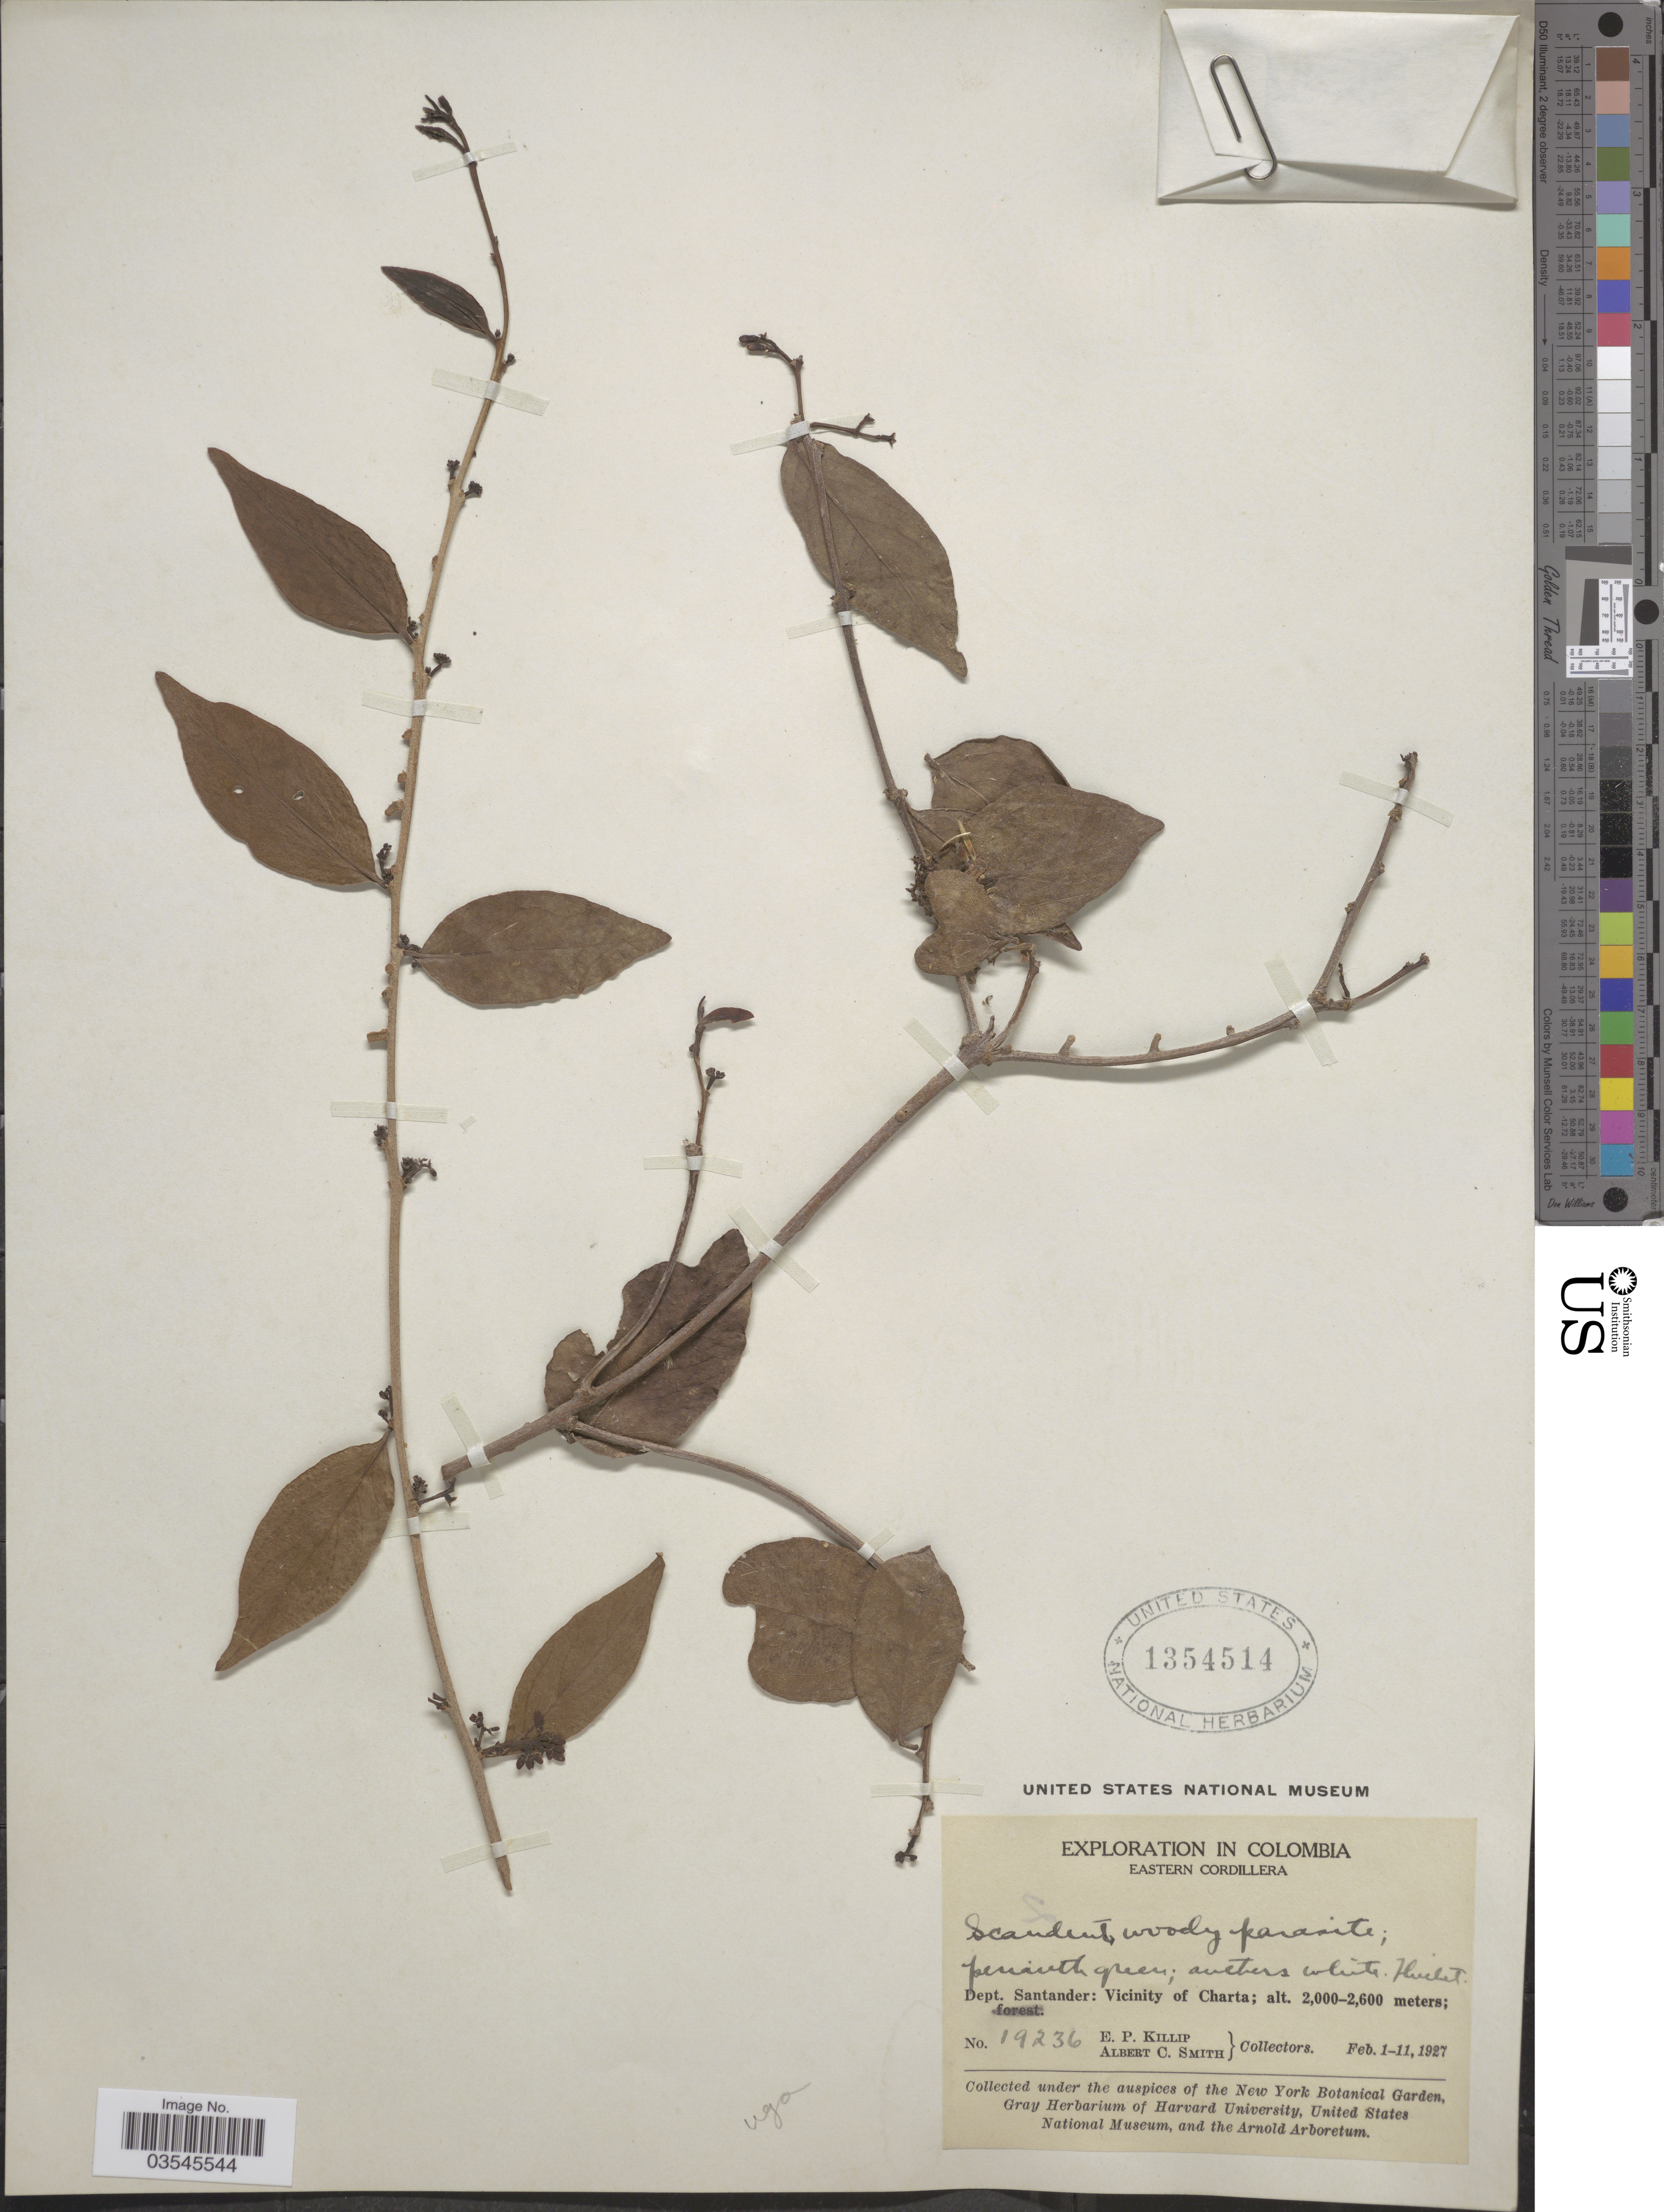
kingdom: Plantae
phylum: Tracheophyta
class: Magnoliopsida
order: Santalales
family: Loranthaceae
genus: Struthanthus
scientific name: Struthanthus sp.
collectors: E. P. Killip & A. C. Smith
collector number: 19236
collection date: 1927-02-01/1927-02-11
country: Colombia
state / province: Santander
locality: Dept. Santander: Vicinity of Charta. Eastern Cordillera.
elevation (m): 2000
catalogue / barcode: US 1354514